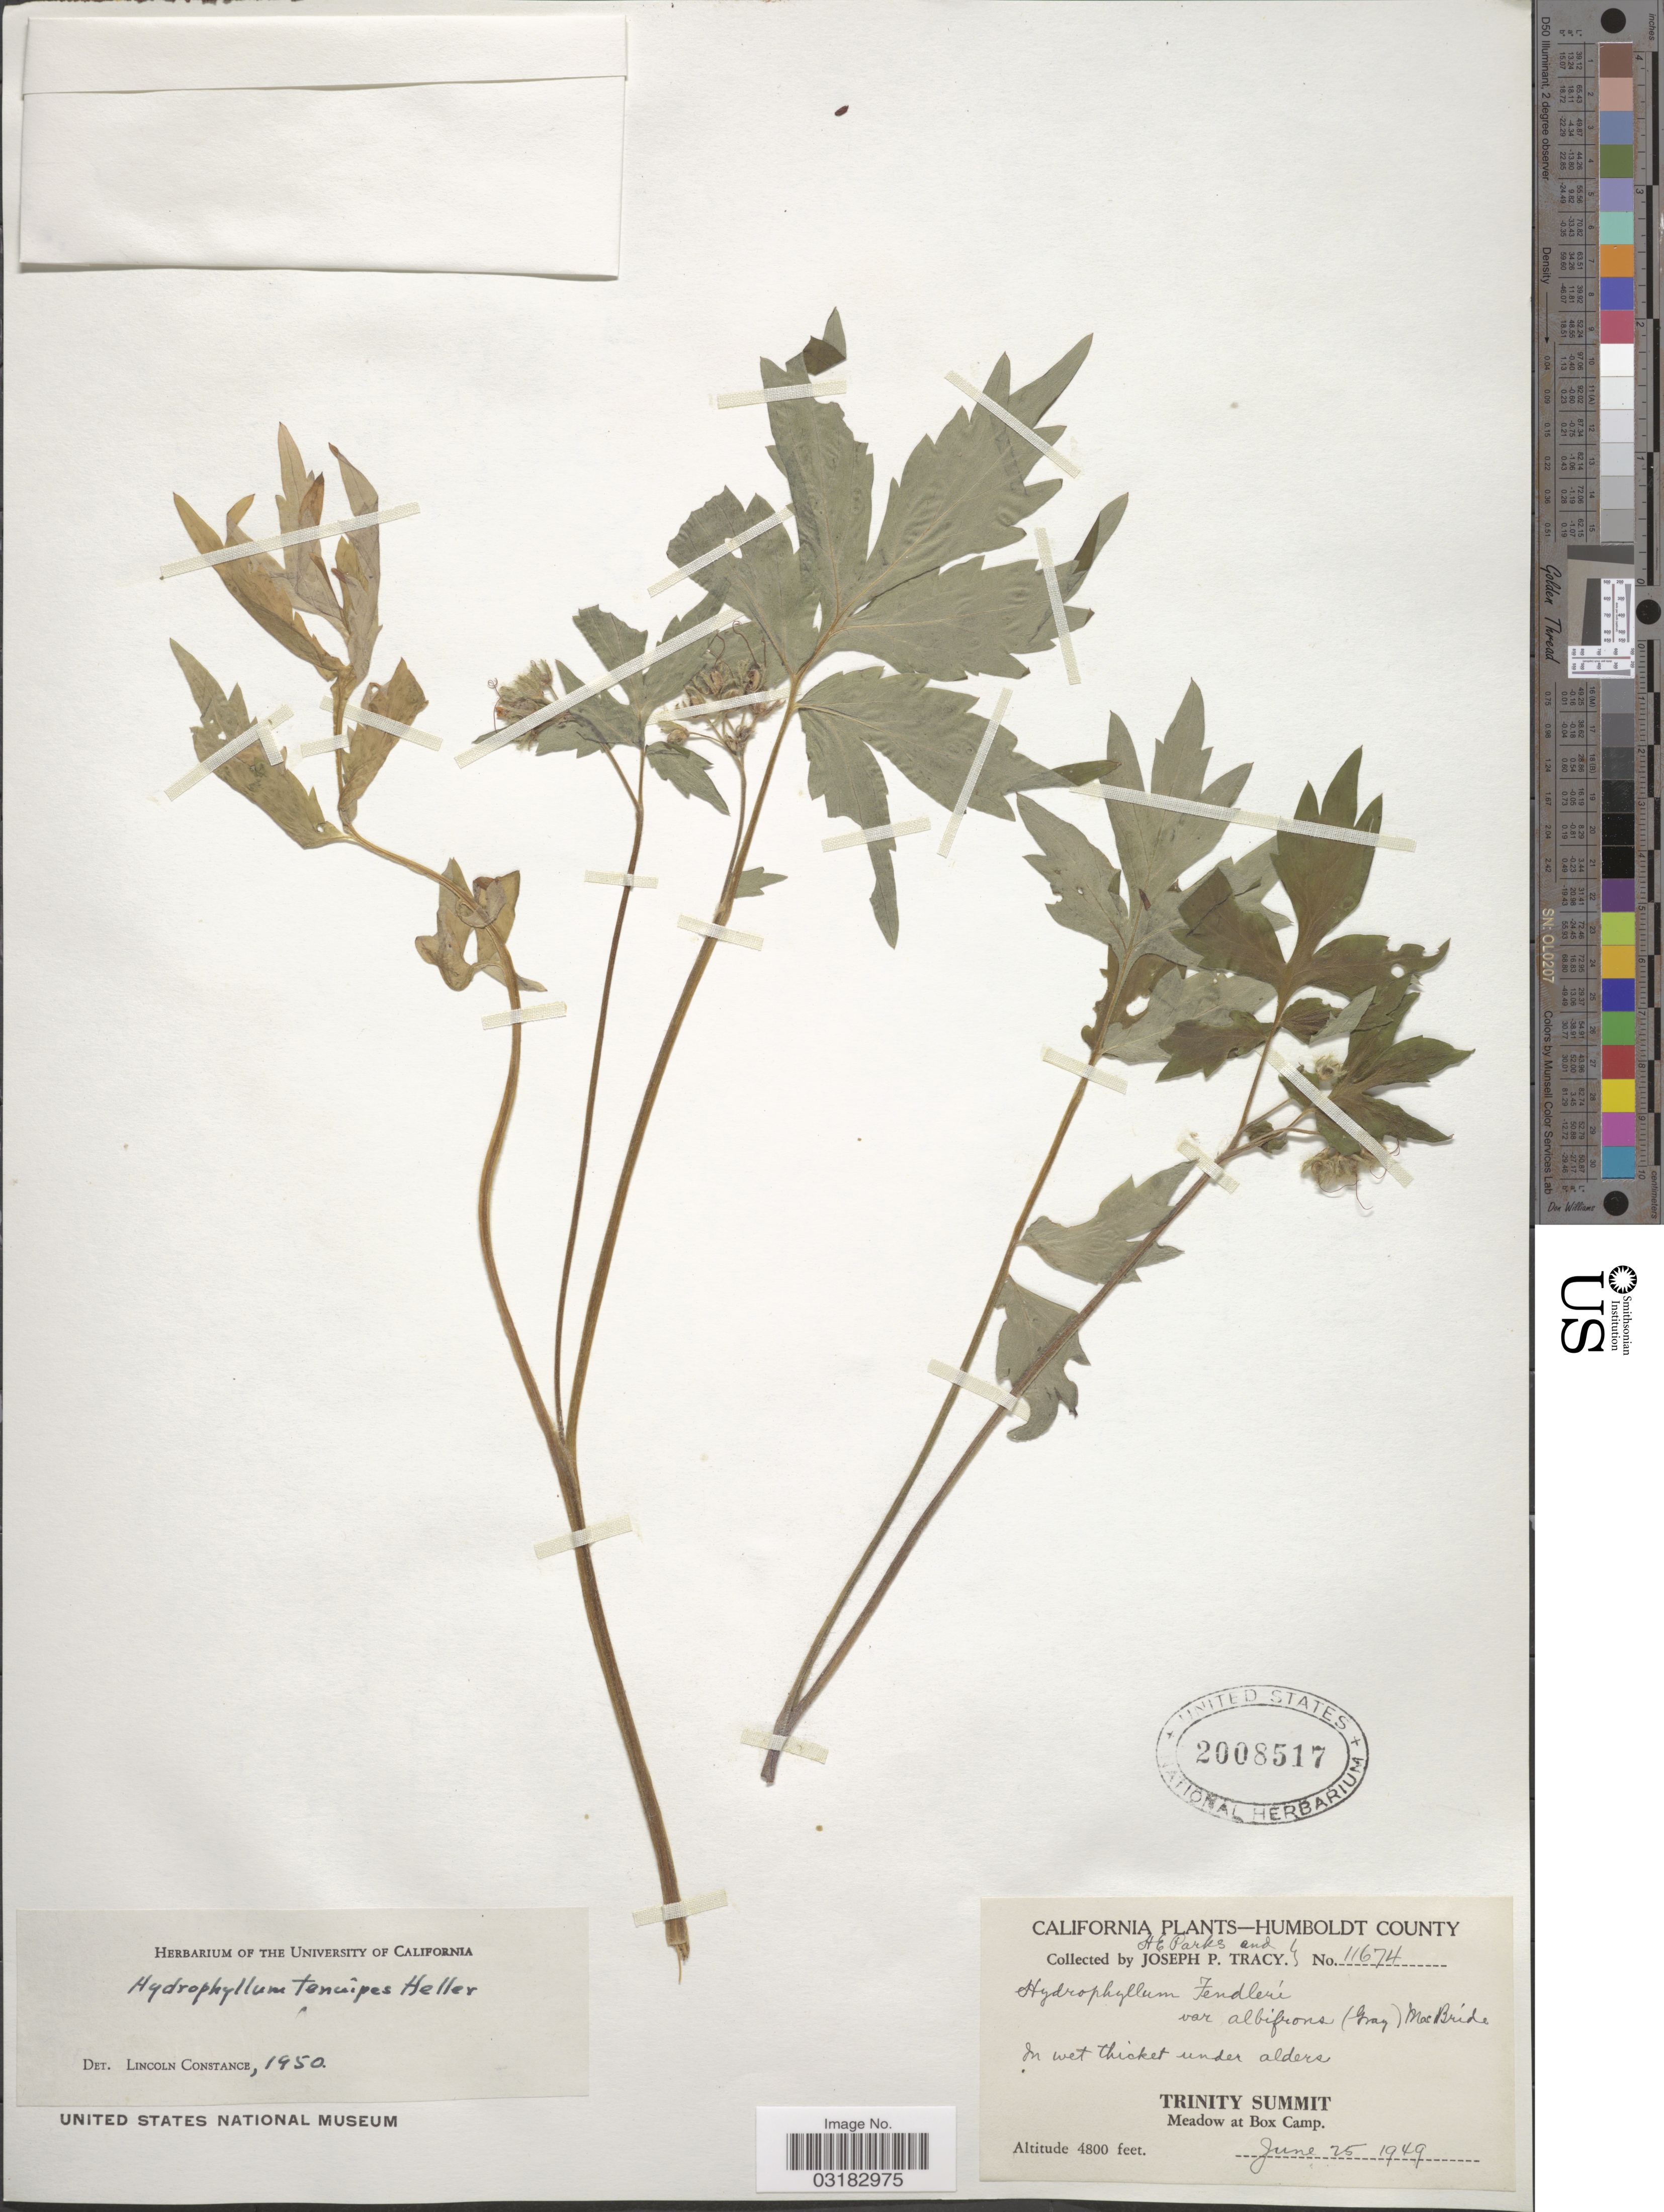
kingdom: Plantae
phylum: Tracheophyta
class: Magnoliopsida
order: Boraginales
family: Hydrophyllaceae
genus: Hydrophyllum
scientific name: Hydrophyllum fendleri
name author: (A. Gray) A. Heller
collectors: H. E. Parks & J. Tracy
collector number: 11674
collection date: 1949-06-25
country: United States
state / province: California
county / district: Humboldt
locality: Humboldt County. Trinity Summit. Meadow at Box Camp.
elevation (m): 1463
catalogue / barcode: US 2008517